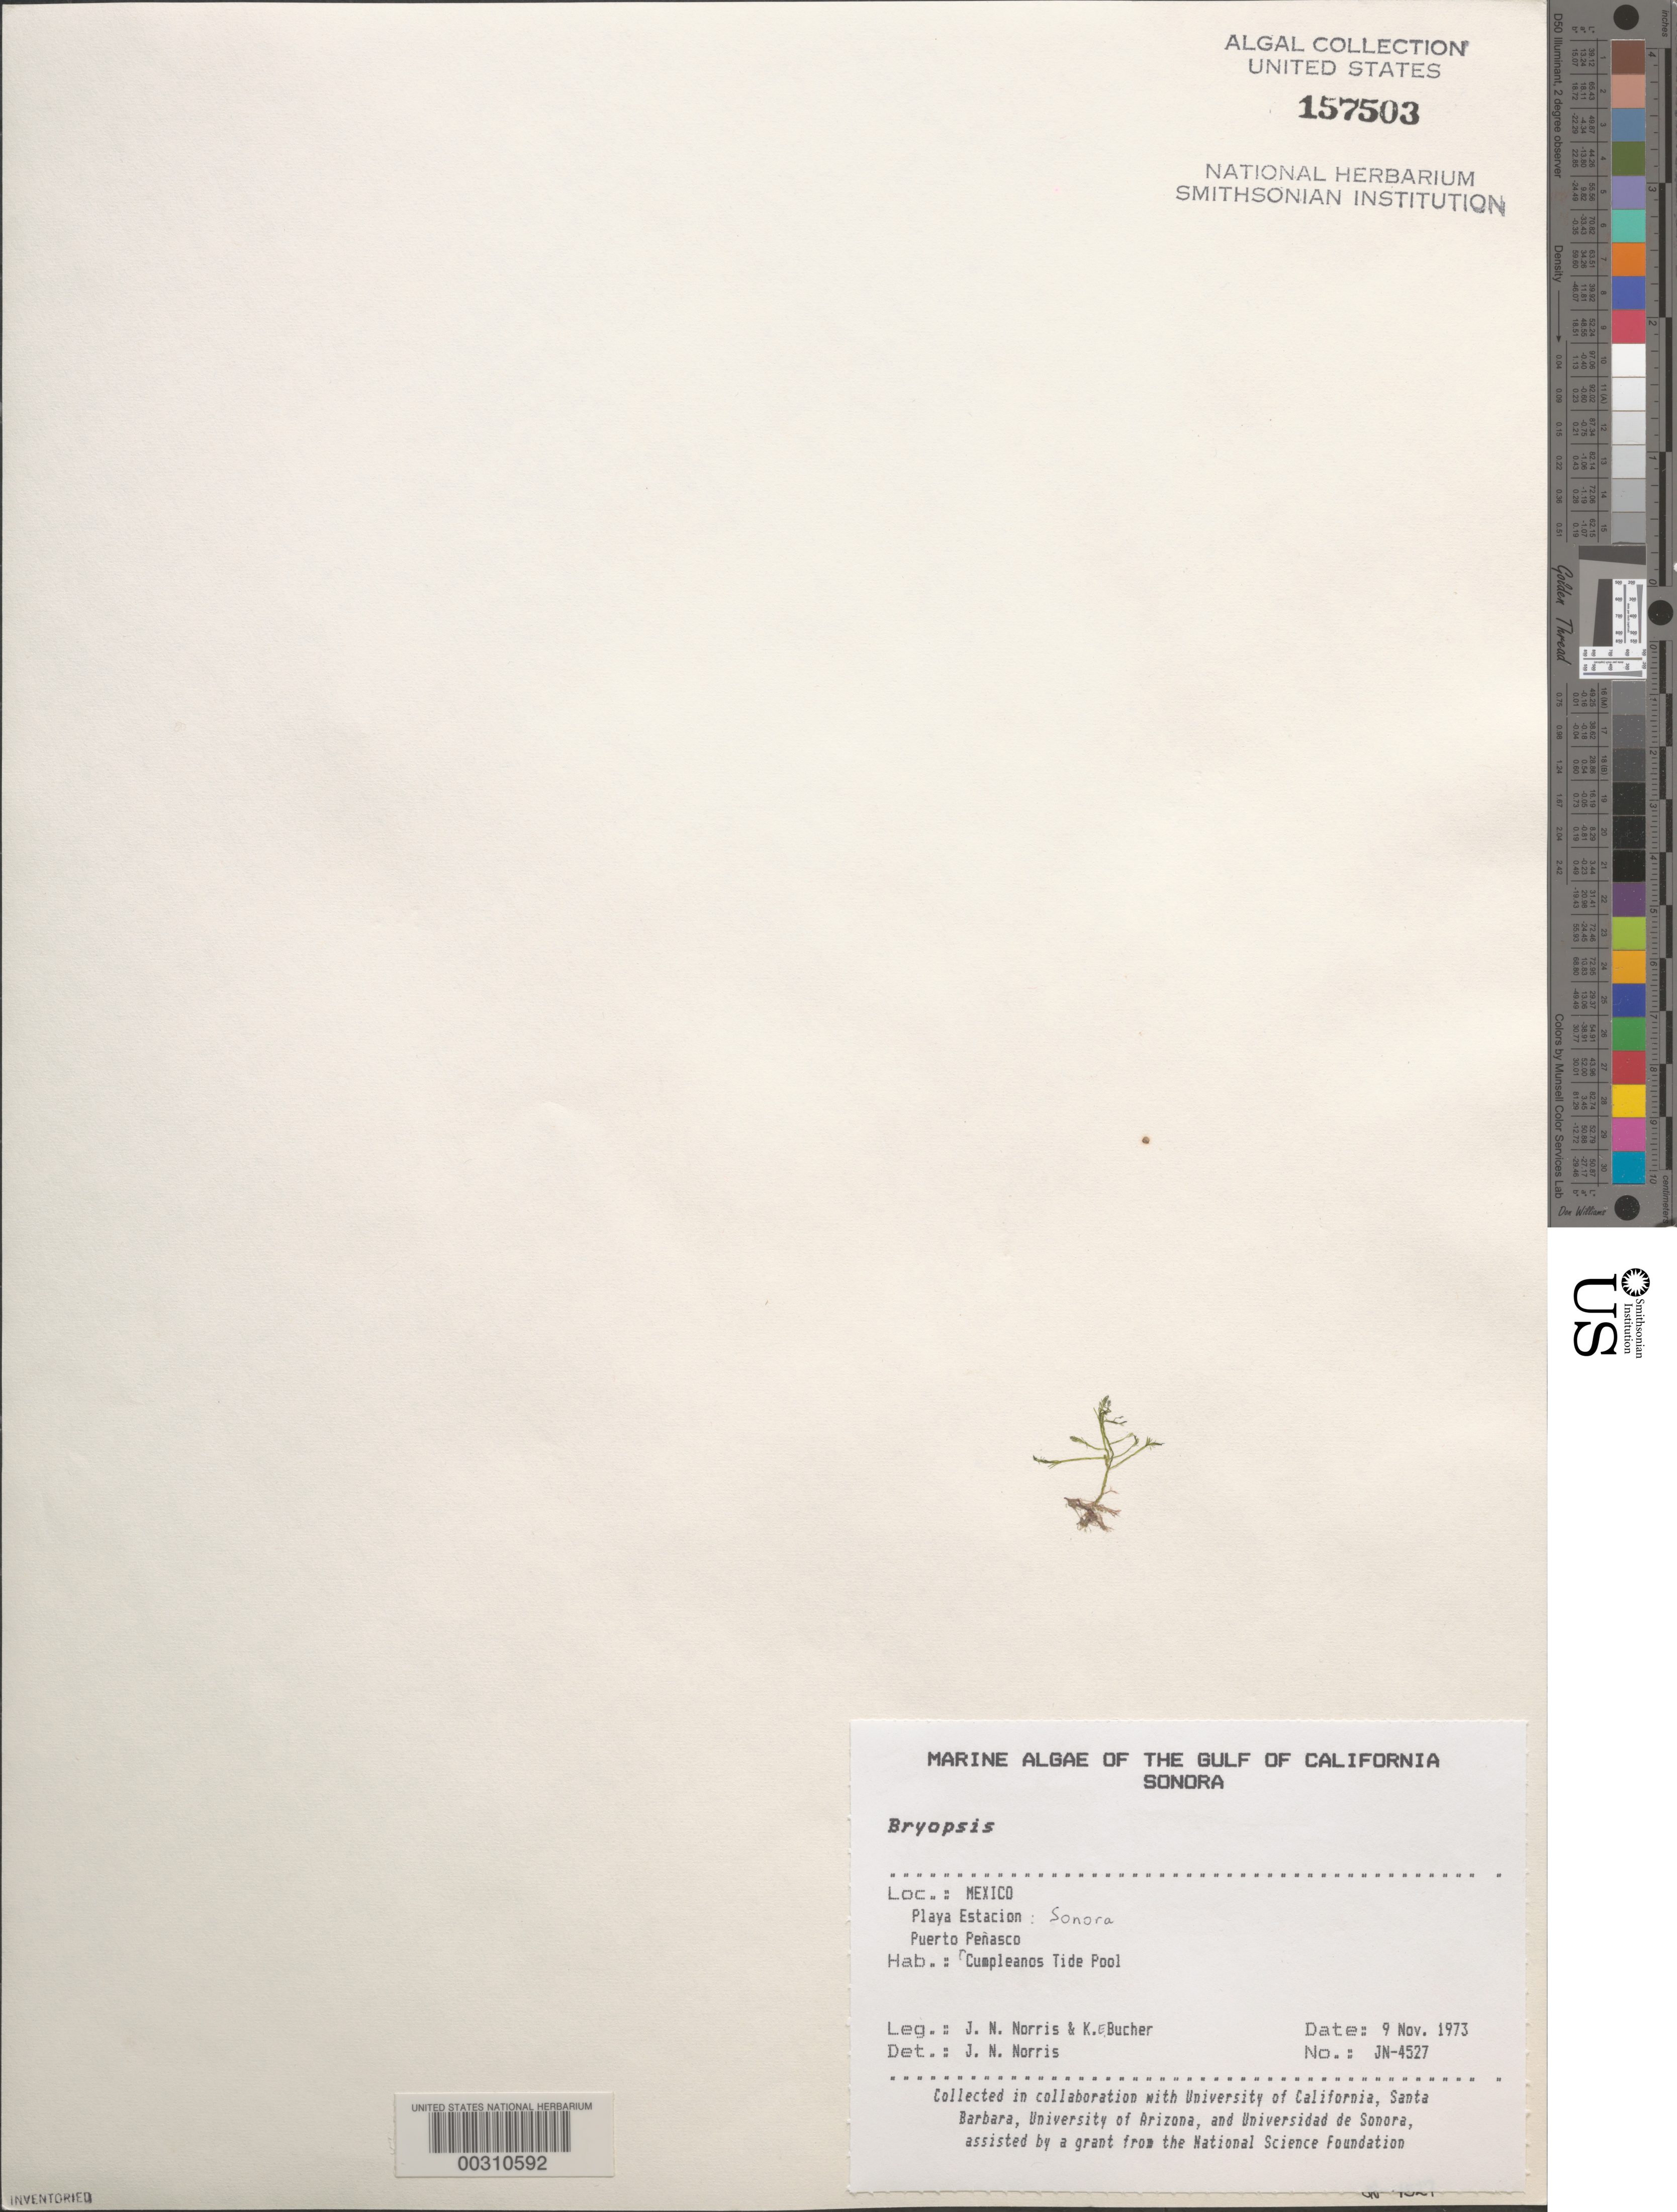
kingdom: Plantae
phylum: Chlorophyta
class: Ulvophyceae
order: Bryopsidales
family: Bryopsidaceae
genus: Bryopsis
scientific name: Bryopsis sp.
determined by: Norris, James N.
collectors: J. N. Norris & K. E. Bucher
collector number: JN-4527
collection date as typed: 09 Nov 1973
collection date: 1973-11-09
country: Mexico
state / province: Sonora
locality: Playa Estacion, Puerto Penasco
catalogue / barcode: US 157503